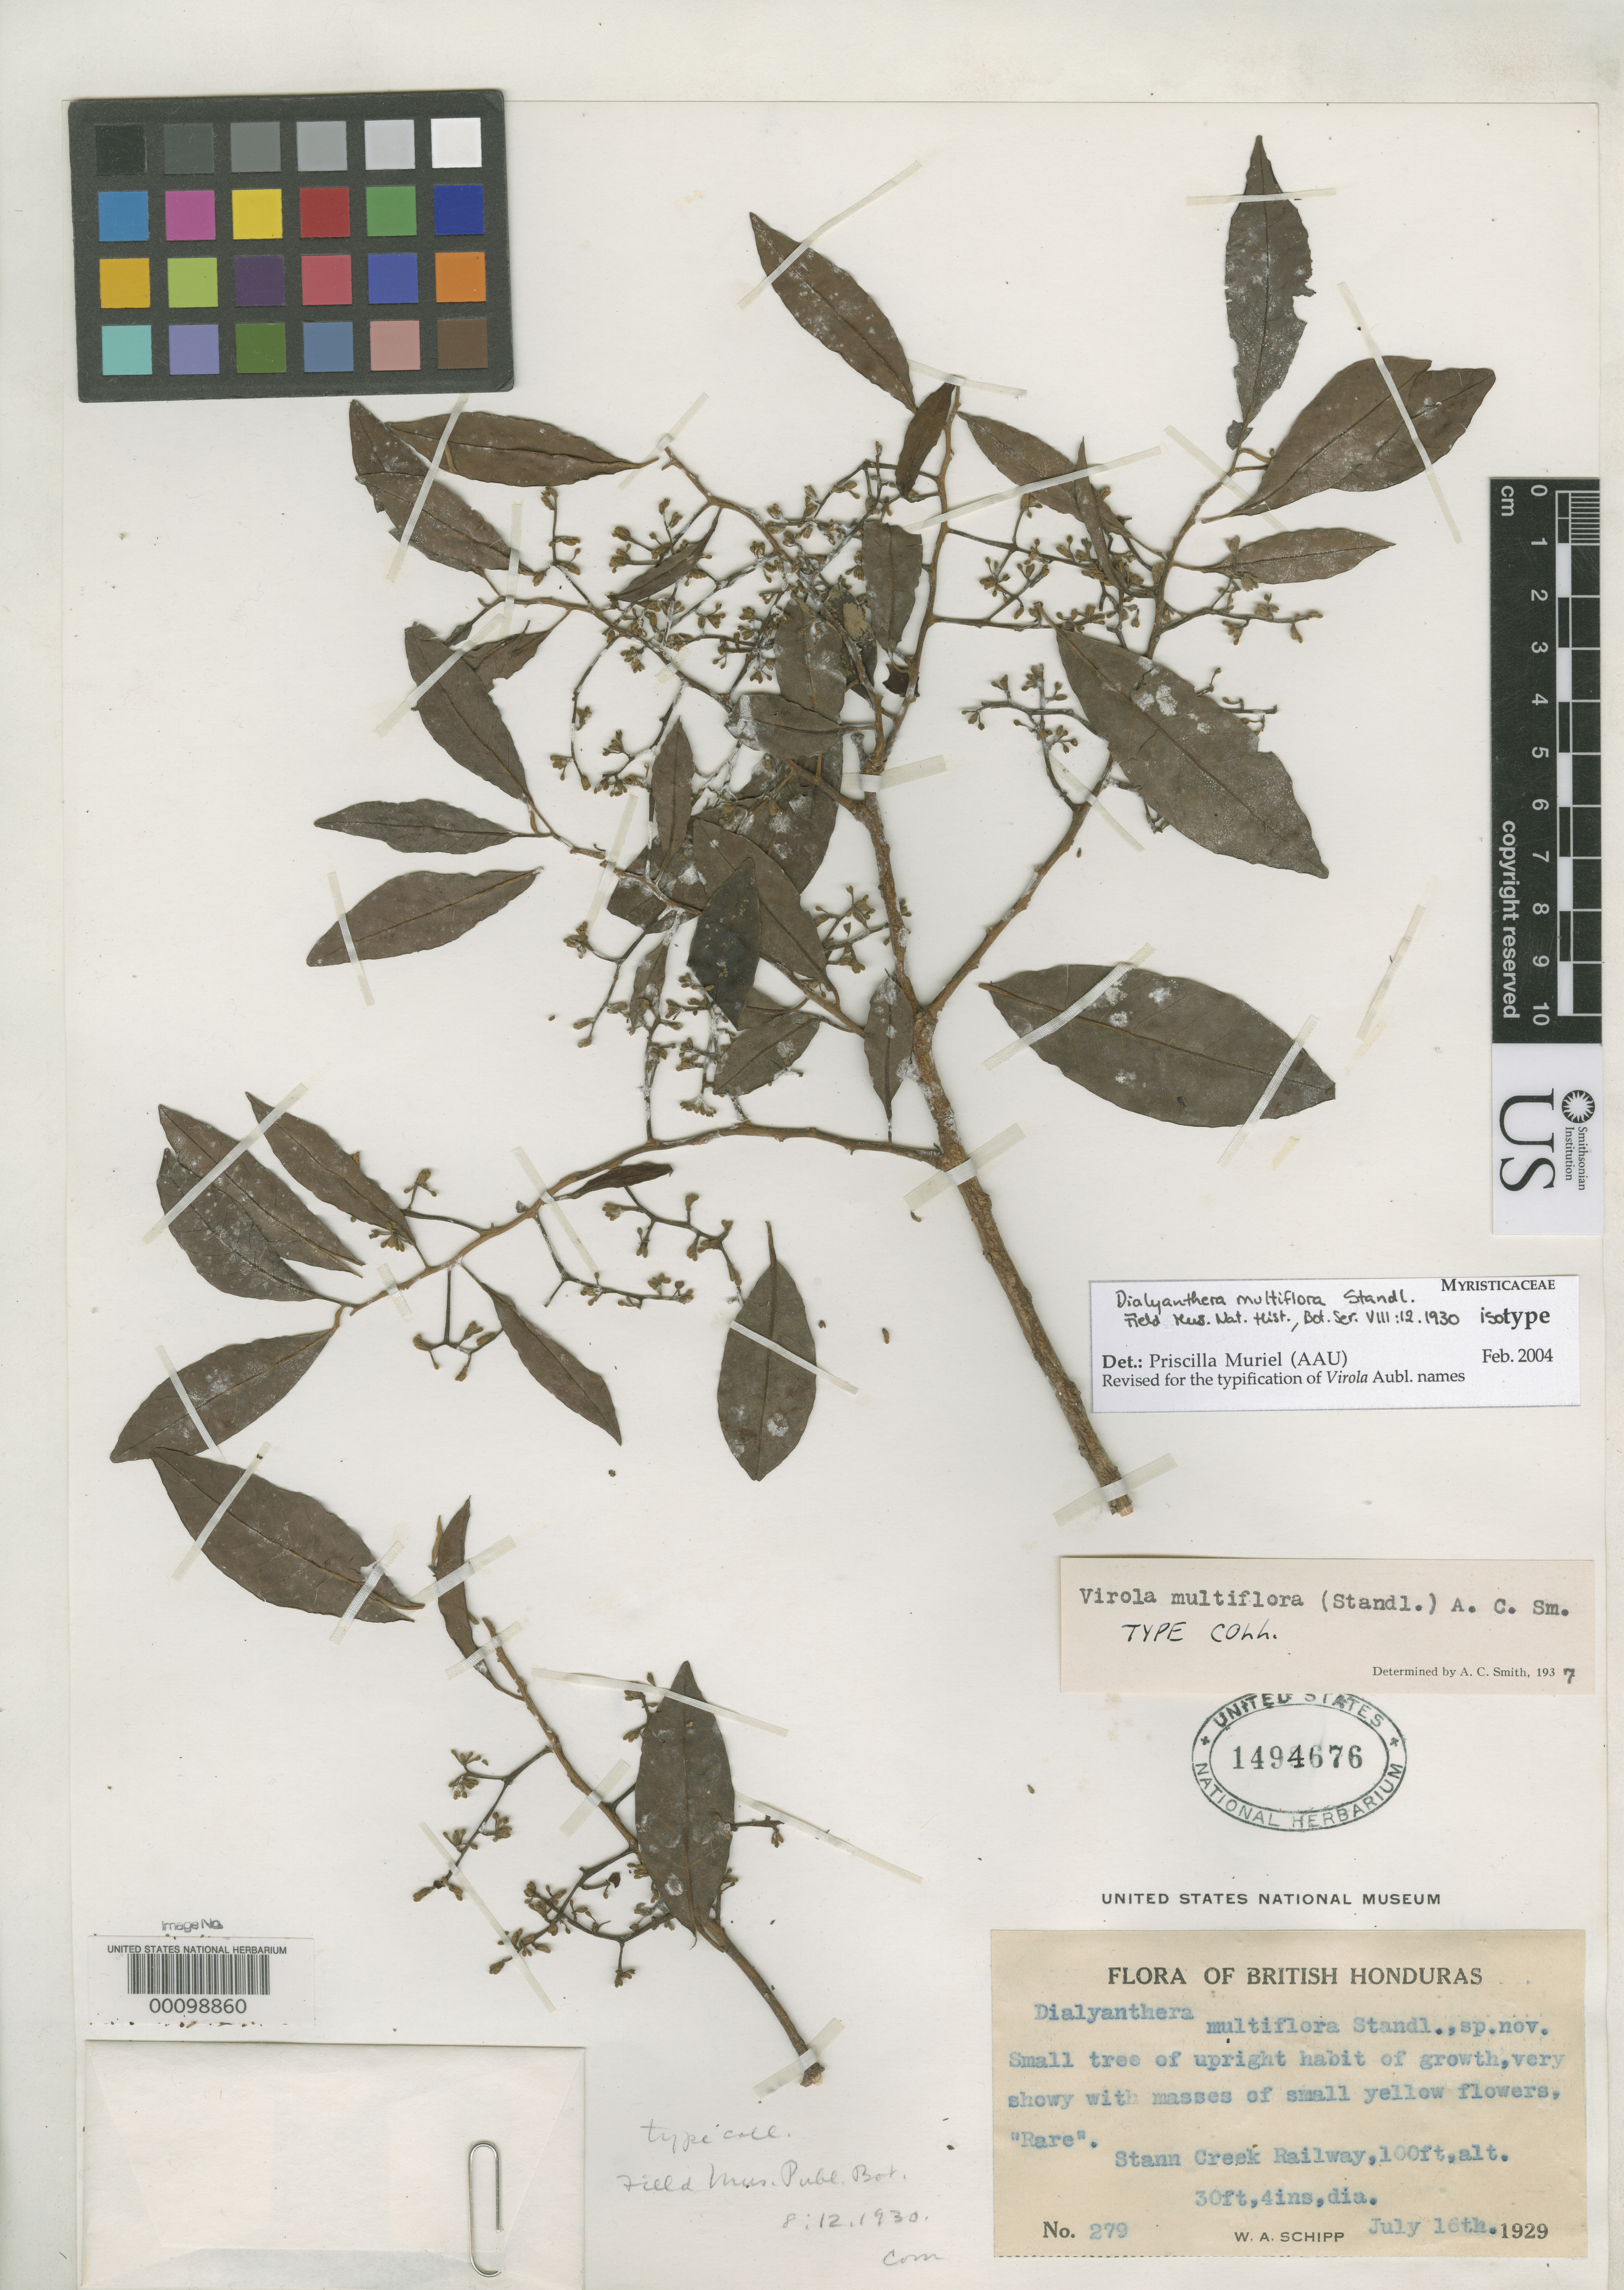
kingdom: Plantae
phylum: Tracheophyta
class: Magnoliopsida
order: Magnoliales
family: Myristicaceae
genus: Dialyanthera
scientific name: Dialyanthera multiflora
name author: Standl.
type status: Isotype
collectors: W. Schipp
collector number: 279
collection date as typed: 16 Jul 1929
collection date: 1929-07-16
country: Belize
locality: British Honduras, Stann Creek Railway.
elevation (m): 30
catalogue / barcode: US 1494676